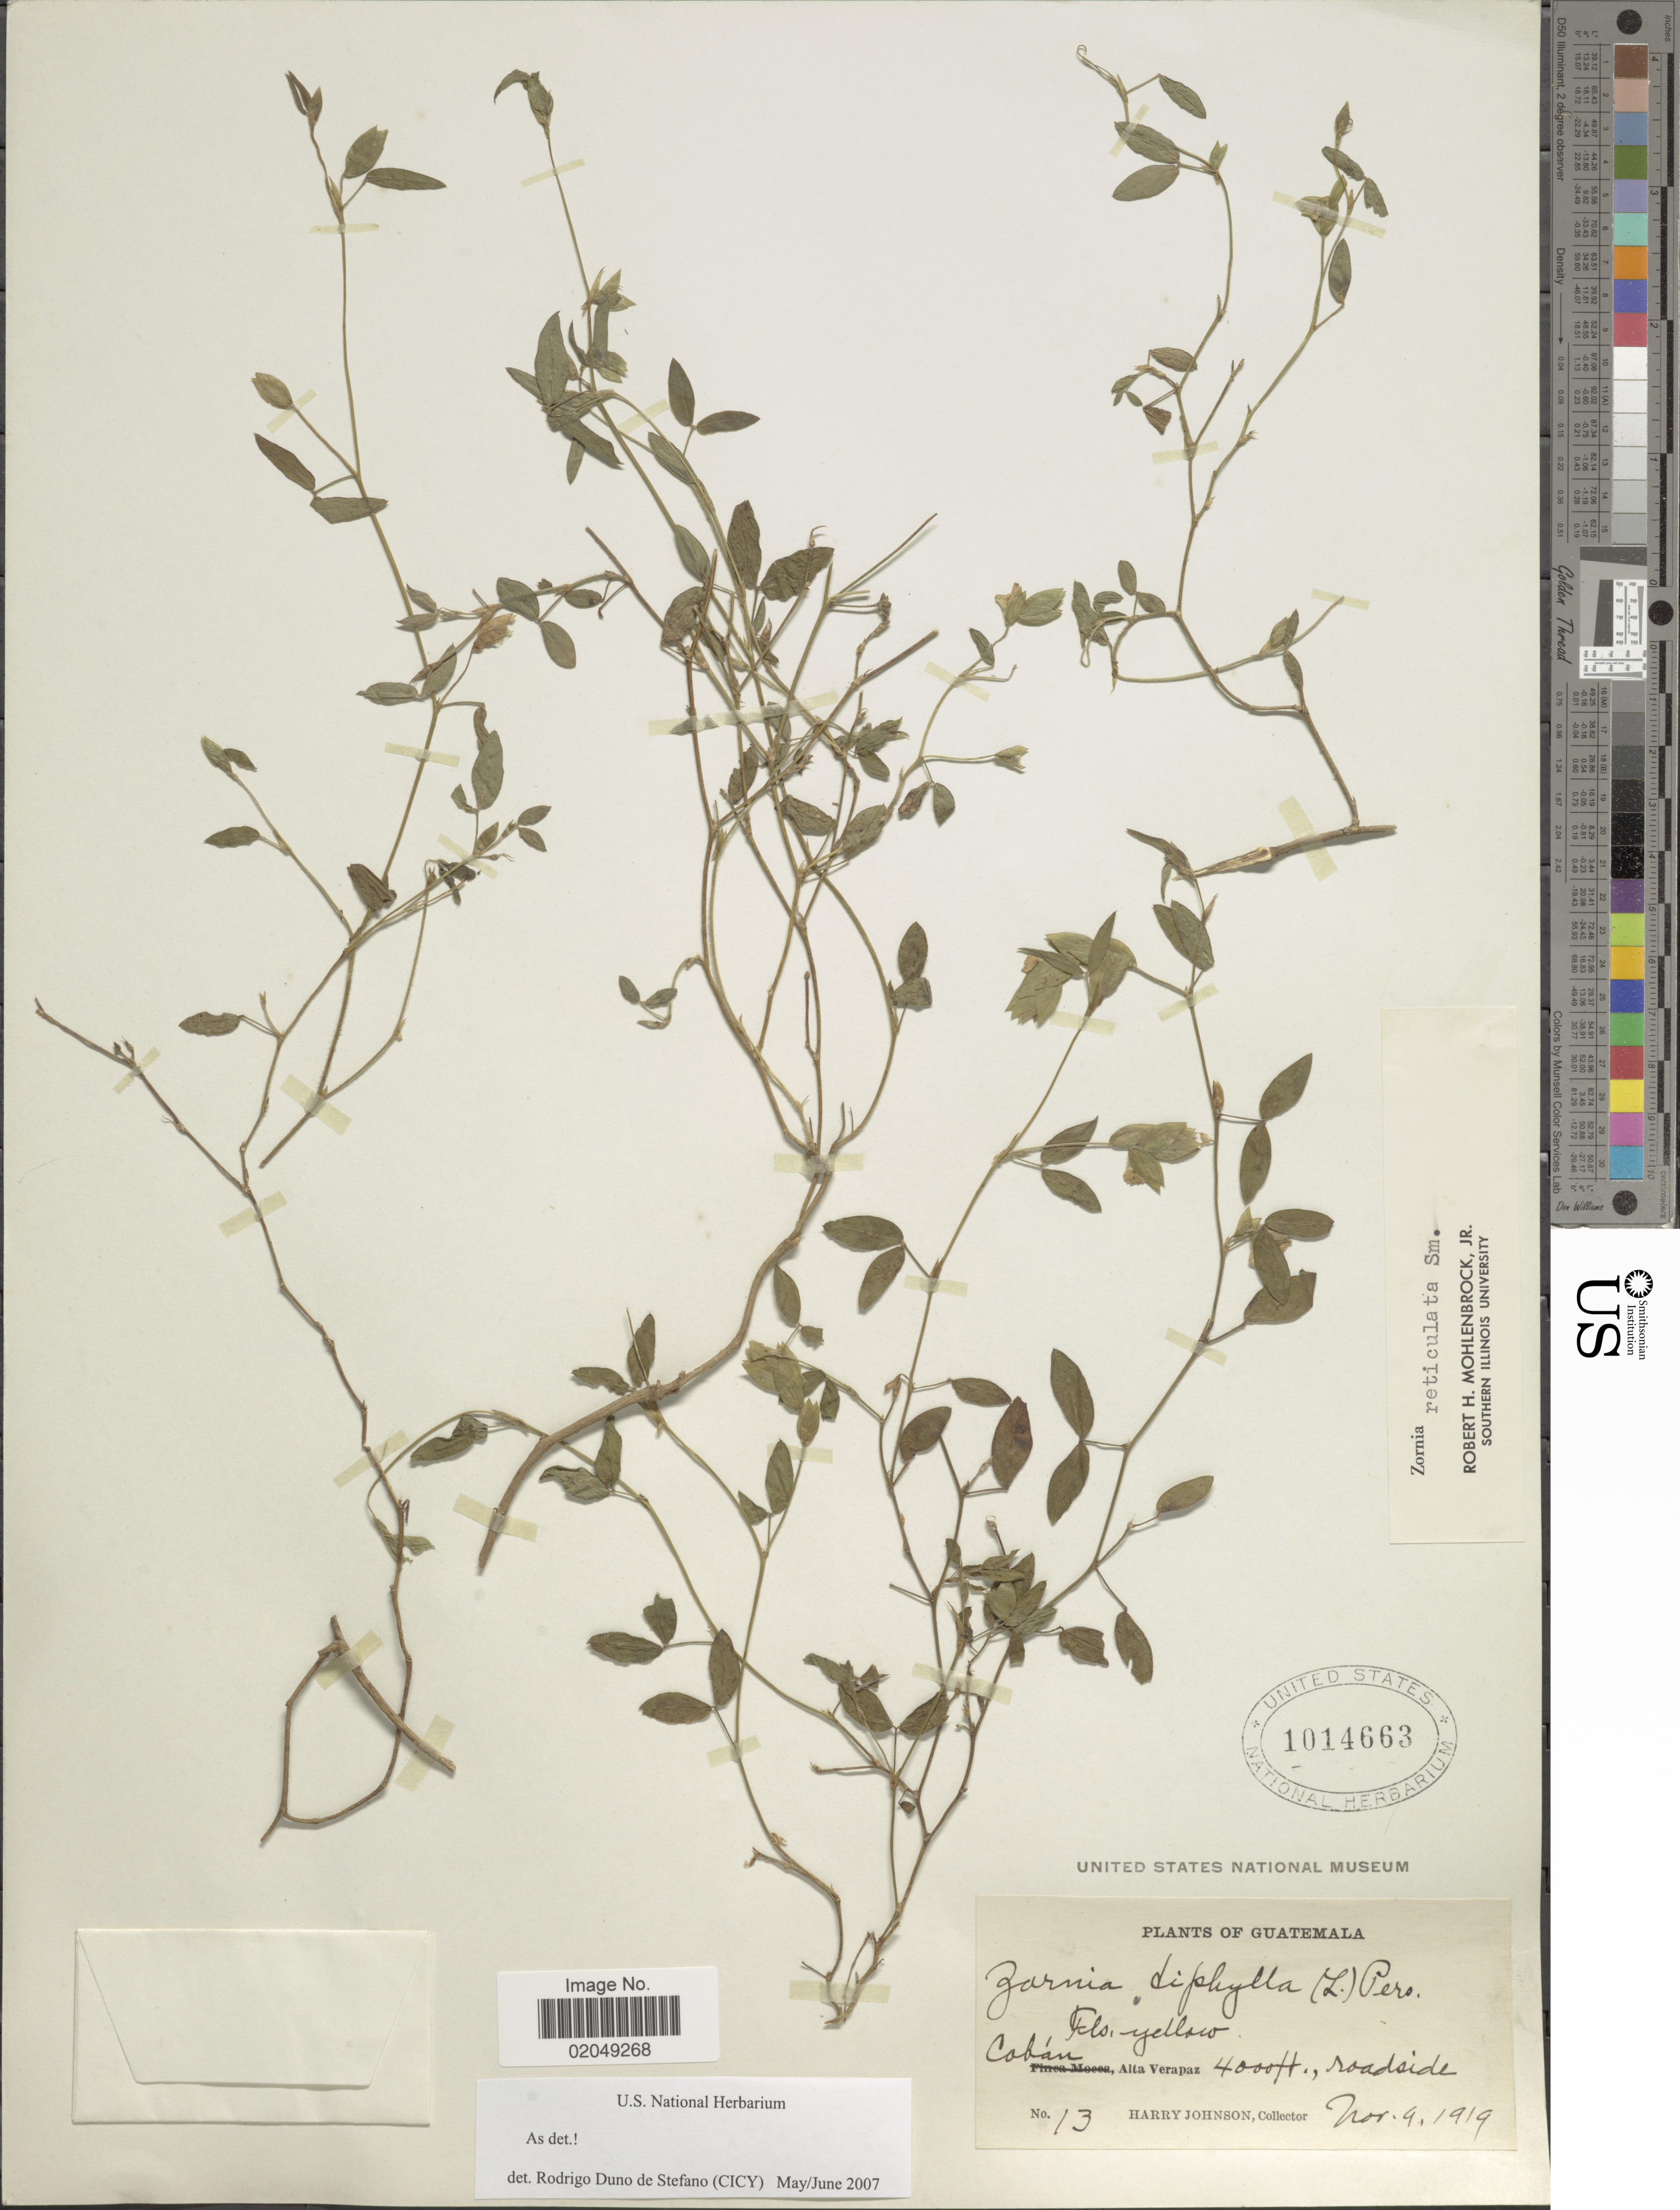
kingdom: Plantae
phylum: Tracheophyta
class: Magnoliopsida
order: Fabales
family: Fabaceae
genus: Zornia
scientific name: Zornia reticulata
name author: Sm.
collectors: H. Johnson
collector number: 13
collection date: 1919-11-09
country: Guatemala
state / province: Alta Verapaz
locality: Coban, roadside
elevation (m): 1219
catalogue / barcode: US 1014663